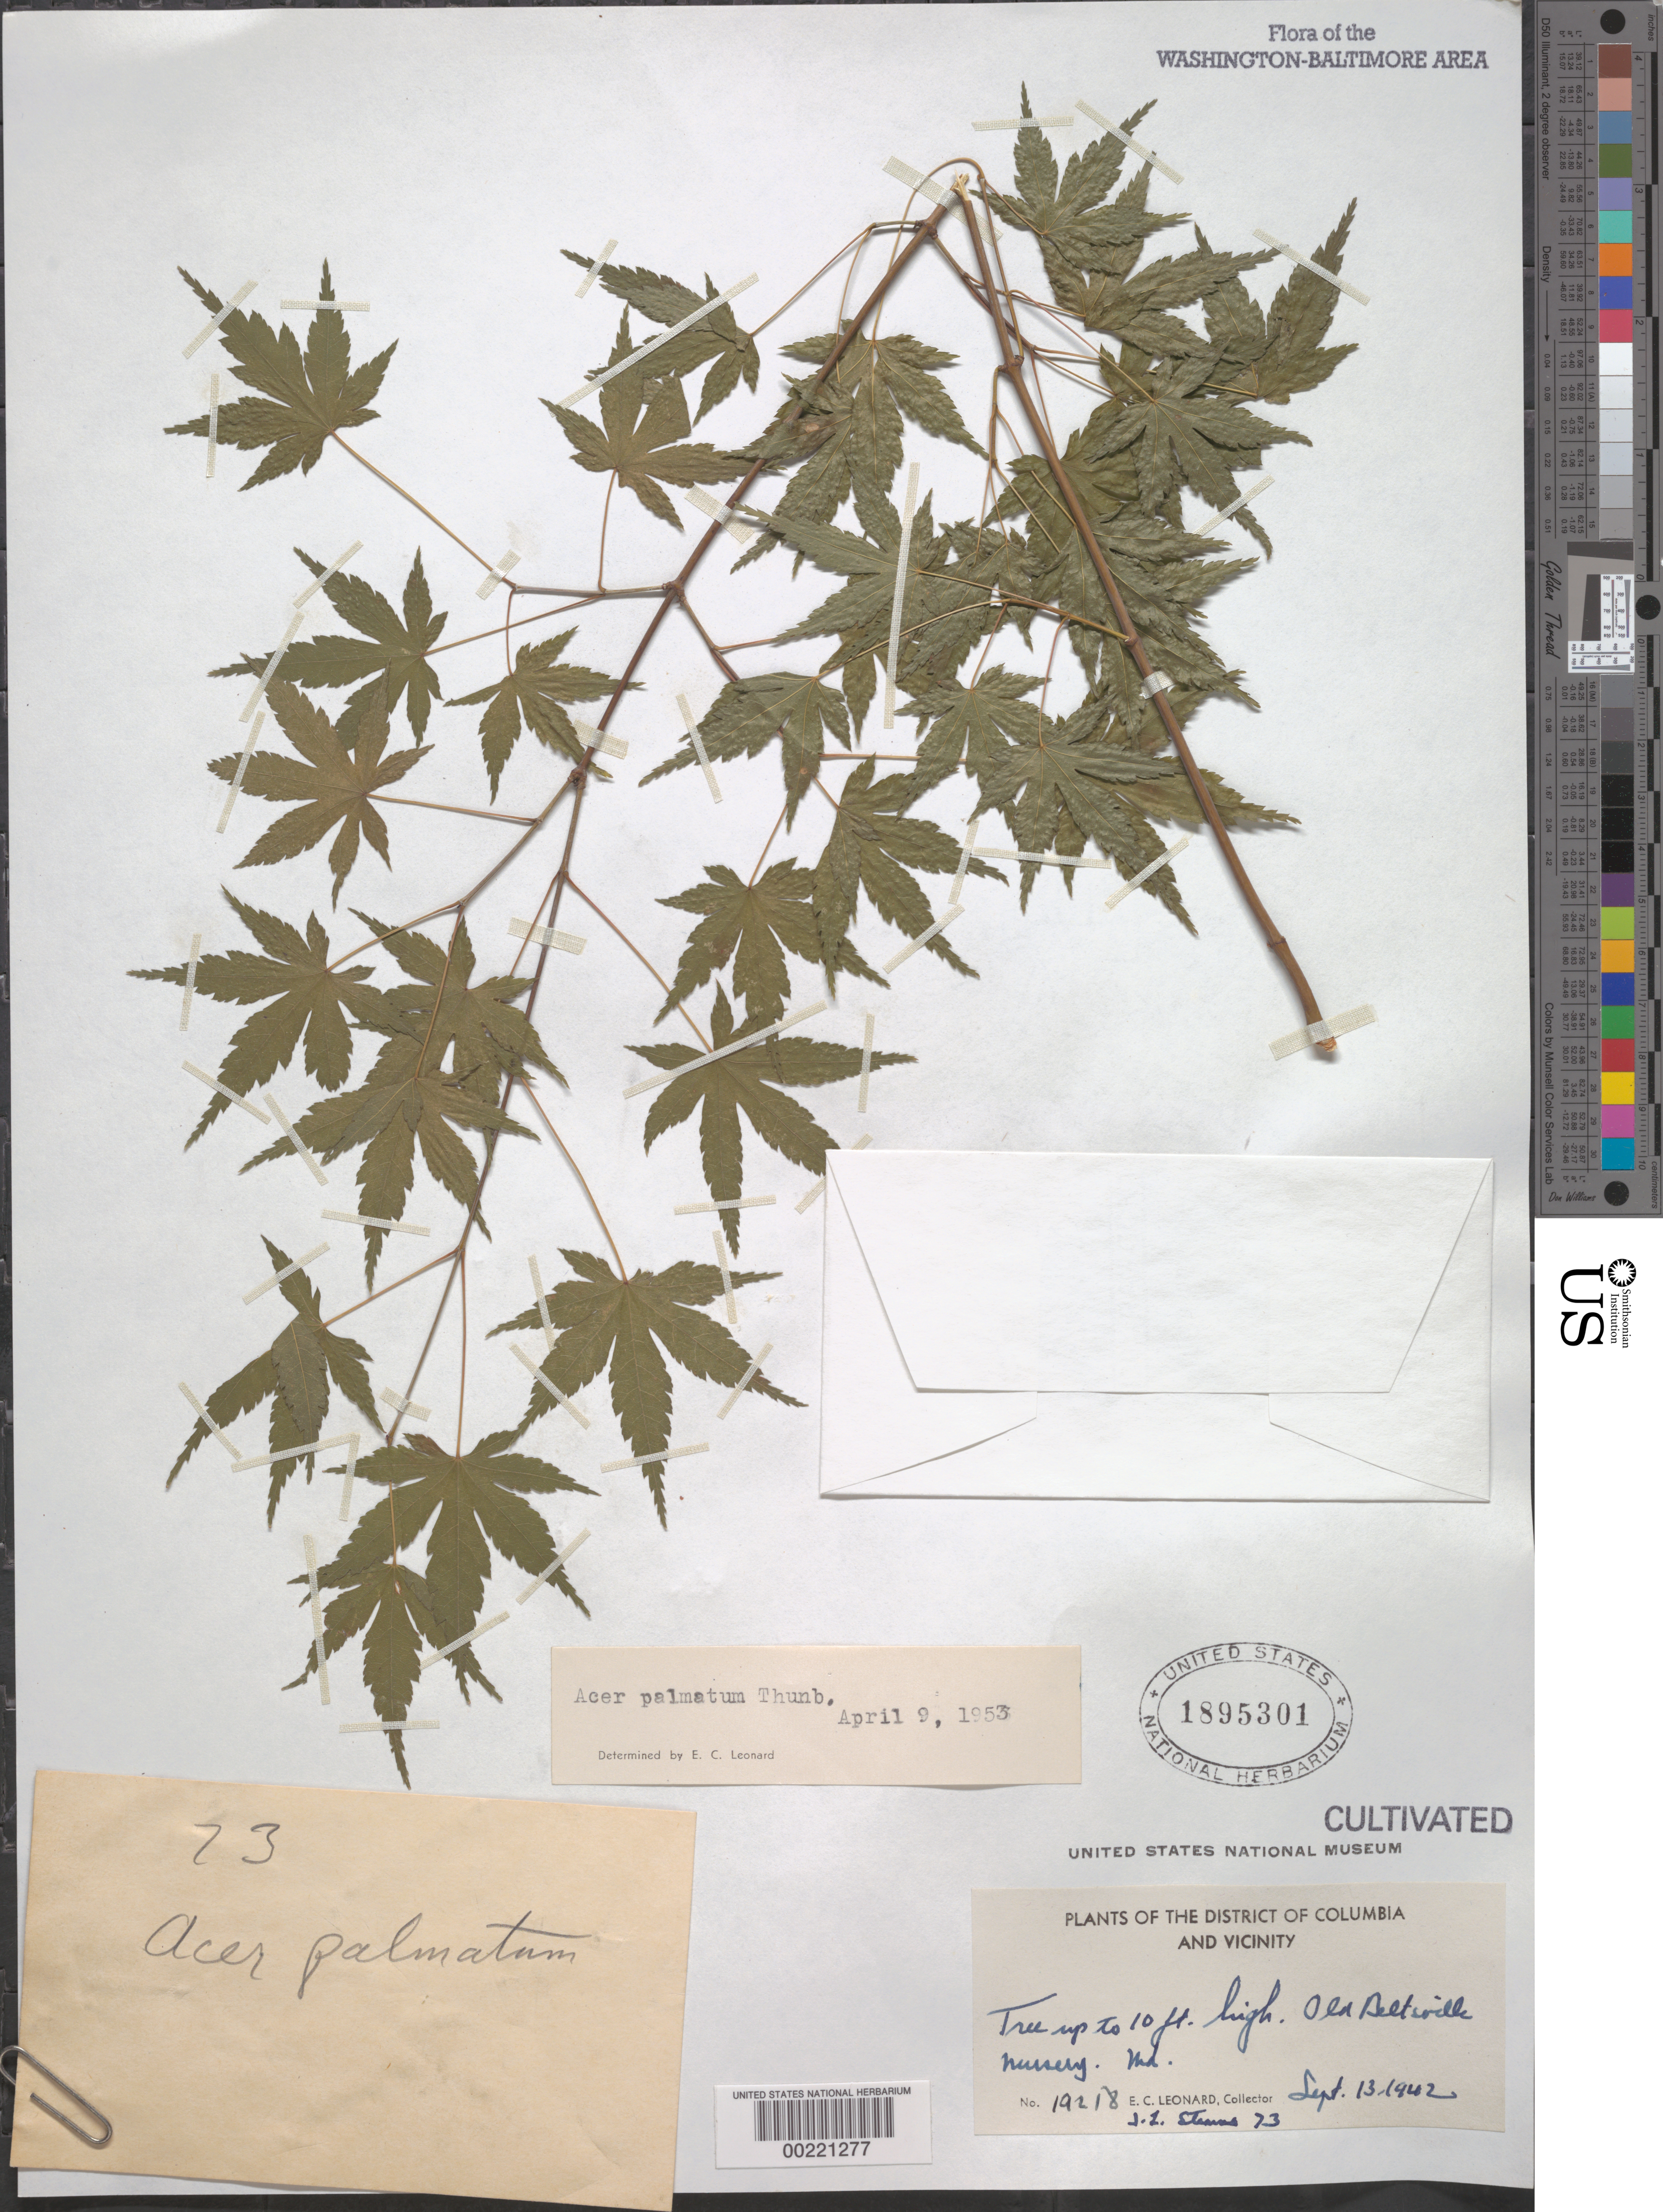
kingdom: Plantae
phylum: Tracheophyta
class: Magnoliopsida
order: Sapindales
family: Sapindaceae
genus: Acer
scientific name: Acer palmatum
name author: Thunb.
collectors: E. C. Leonard & J. Stearns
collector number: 19218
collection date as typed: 13 Sep 1942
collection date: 1942-09-13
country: United States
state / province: Maryland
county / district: Prince George's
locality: Old Beltsville Nursery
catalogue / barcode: US 1895301